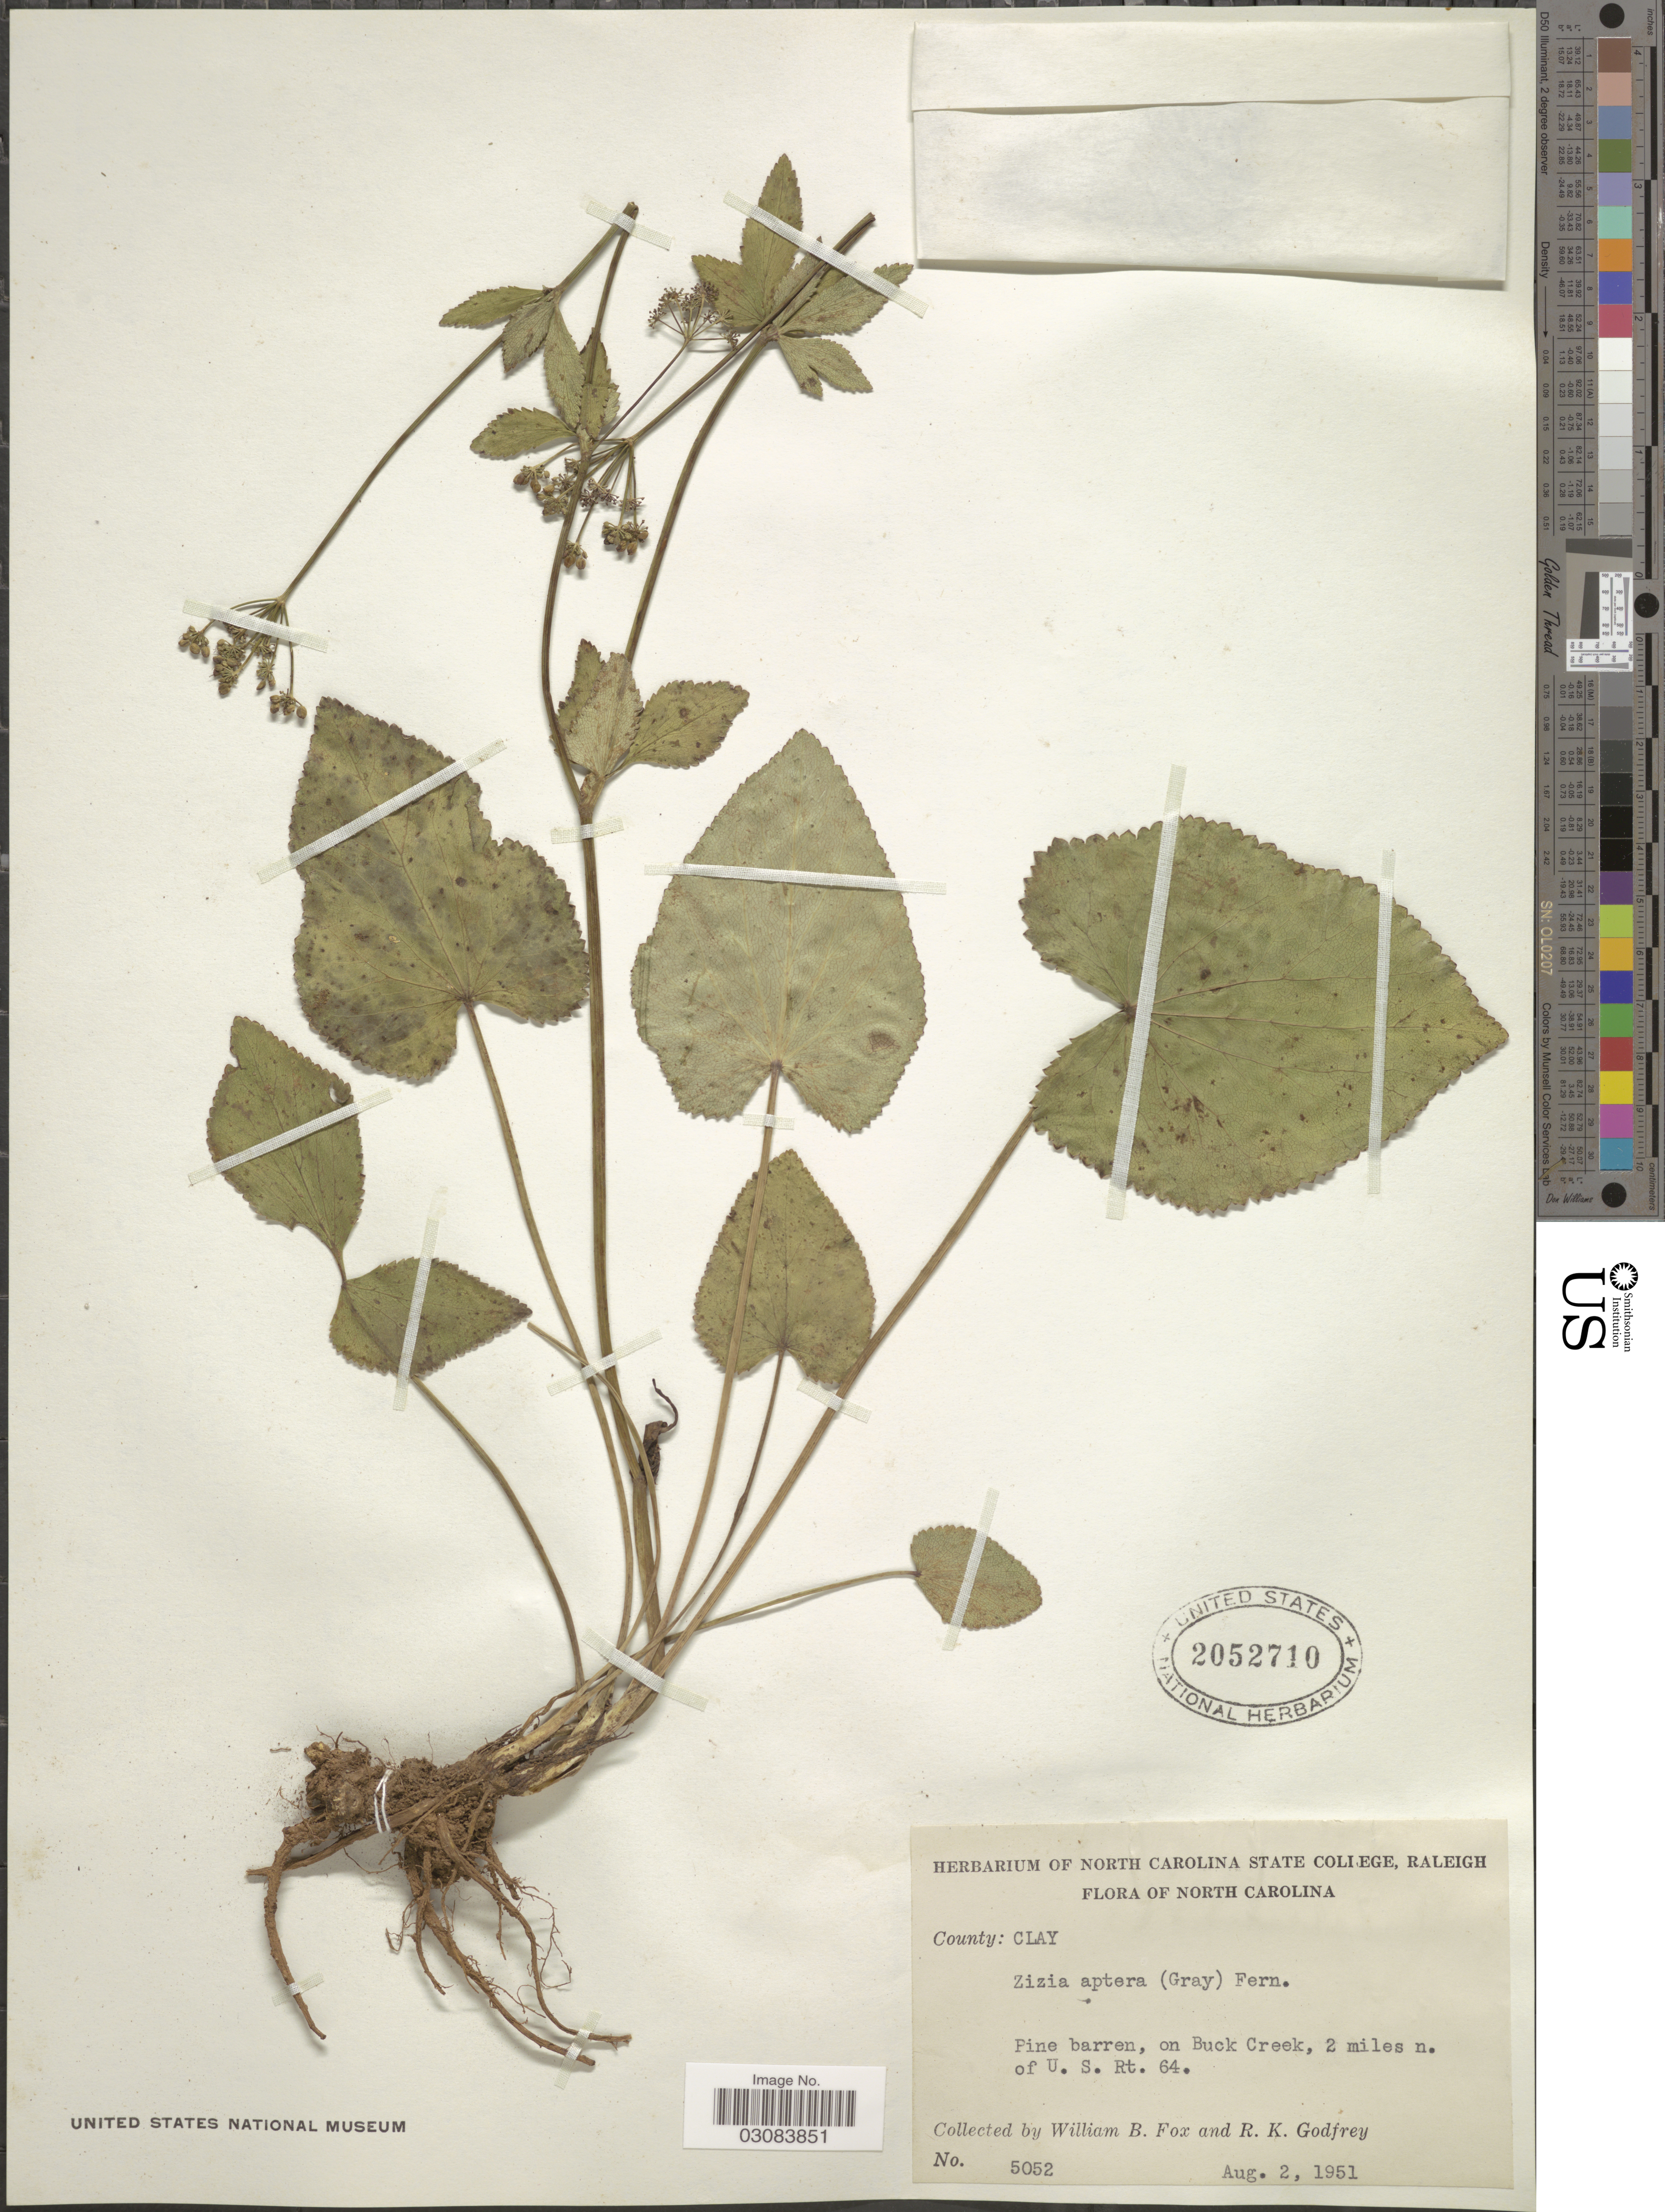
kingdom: Plantae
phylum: Tracheophyta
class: Magnoliopsida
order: Apiales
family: Apiaceae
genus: Zizia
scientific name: Zizia aptera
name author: (A. Gray) Fernald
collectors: W. B. Fox & R. K. Godfrey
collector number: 5052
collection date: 1951-08-02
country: United States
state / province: North Carolina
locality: County: Clay. Pine barren, on Bick Creek, 2 miles n. of U. S. Rt. 64.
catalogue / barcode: US 2052710